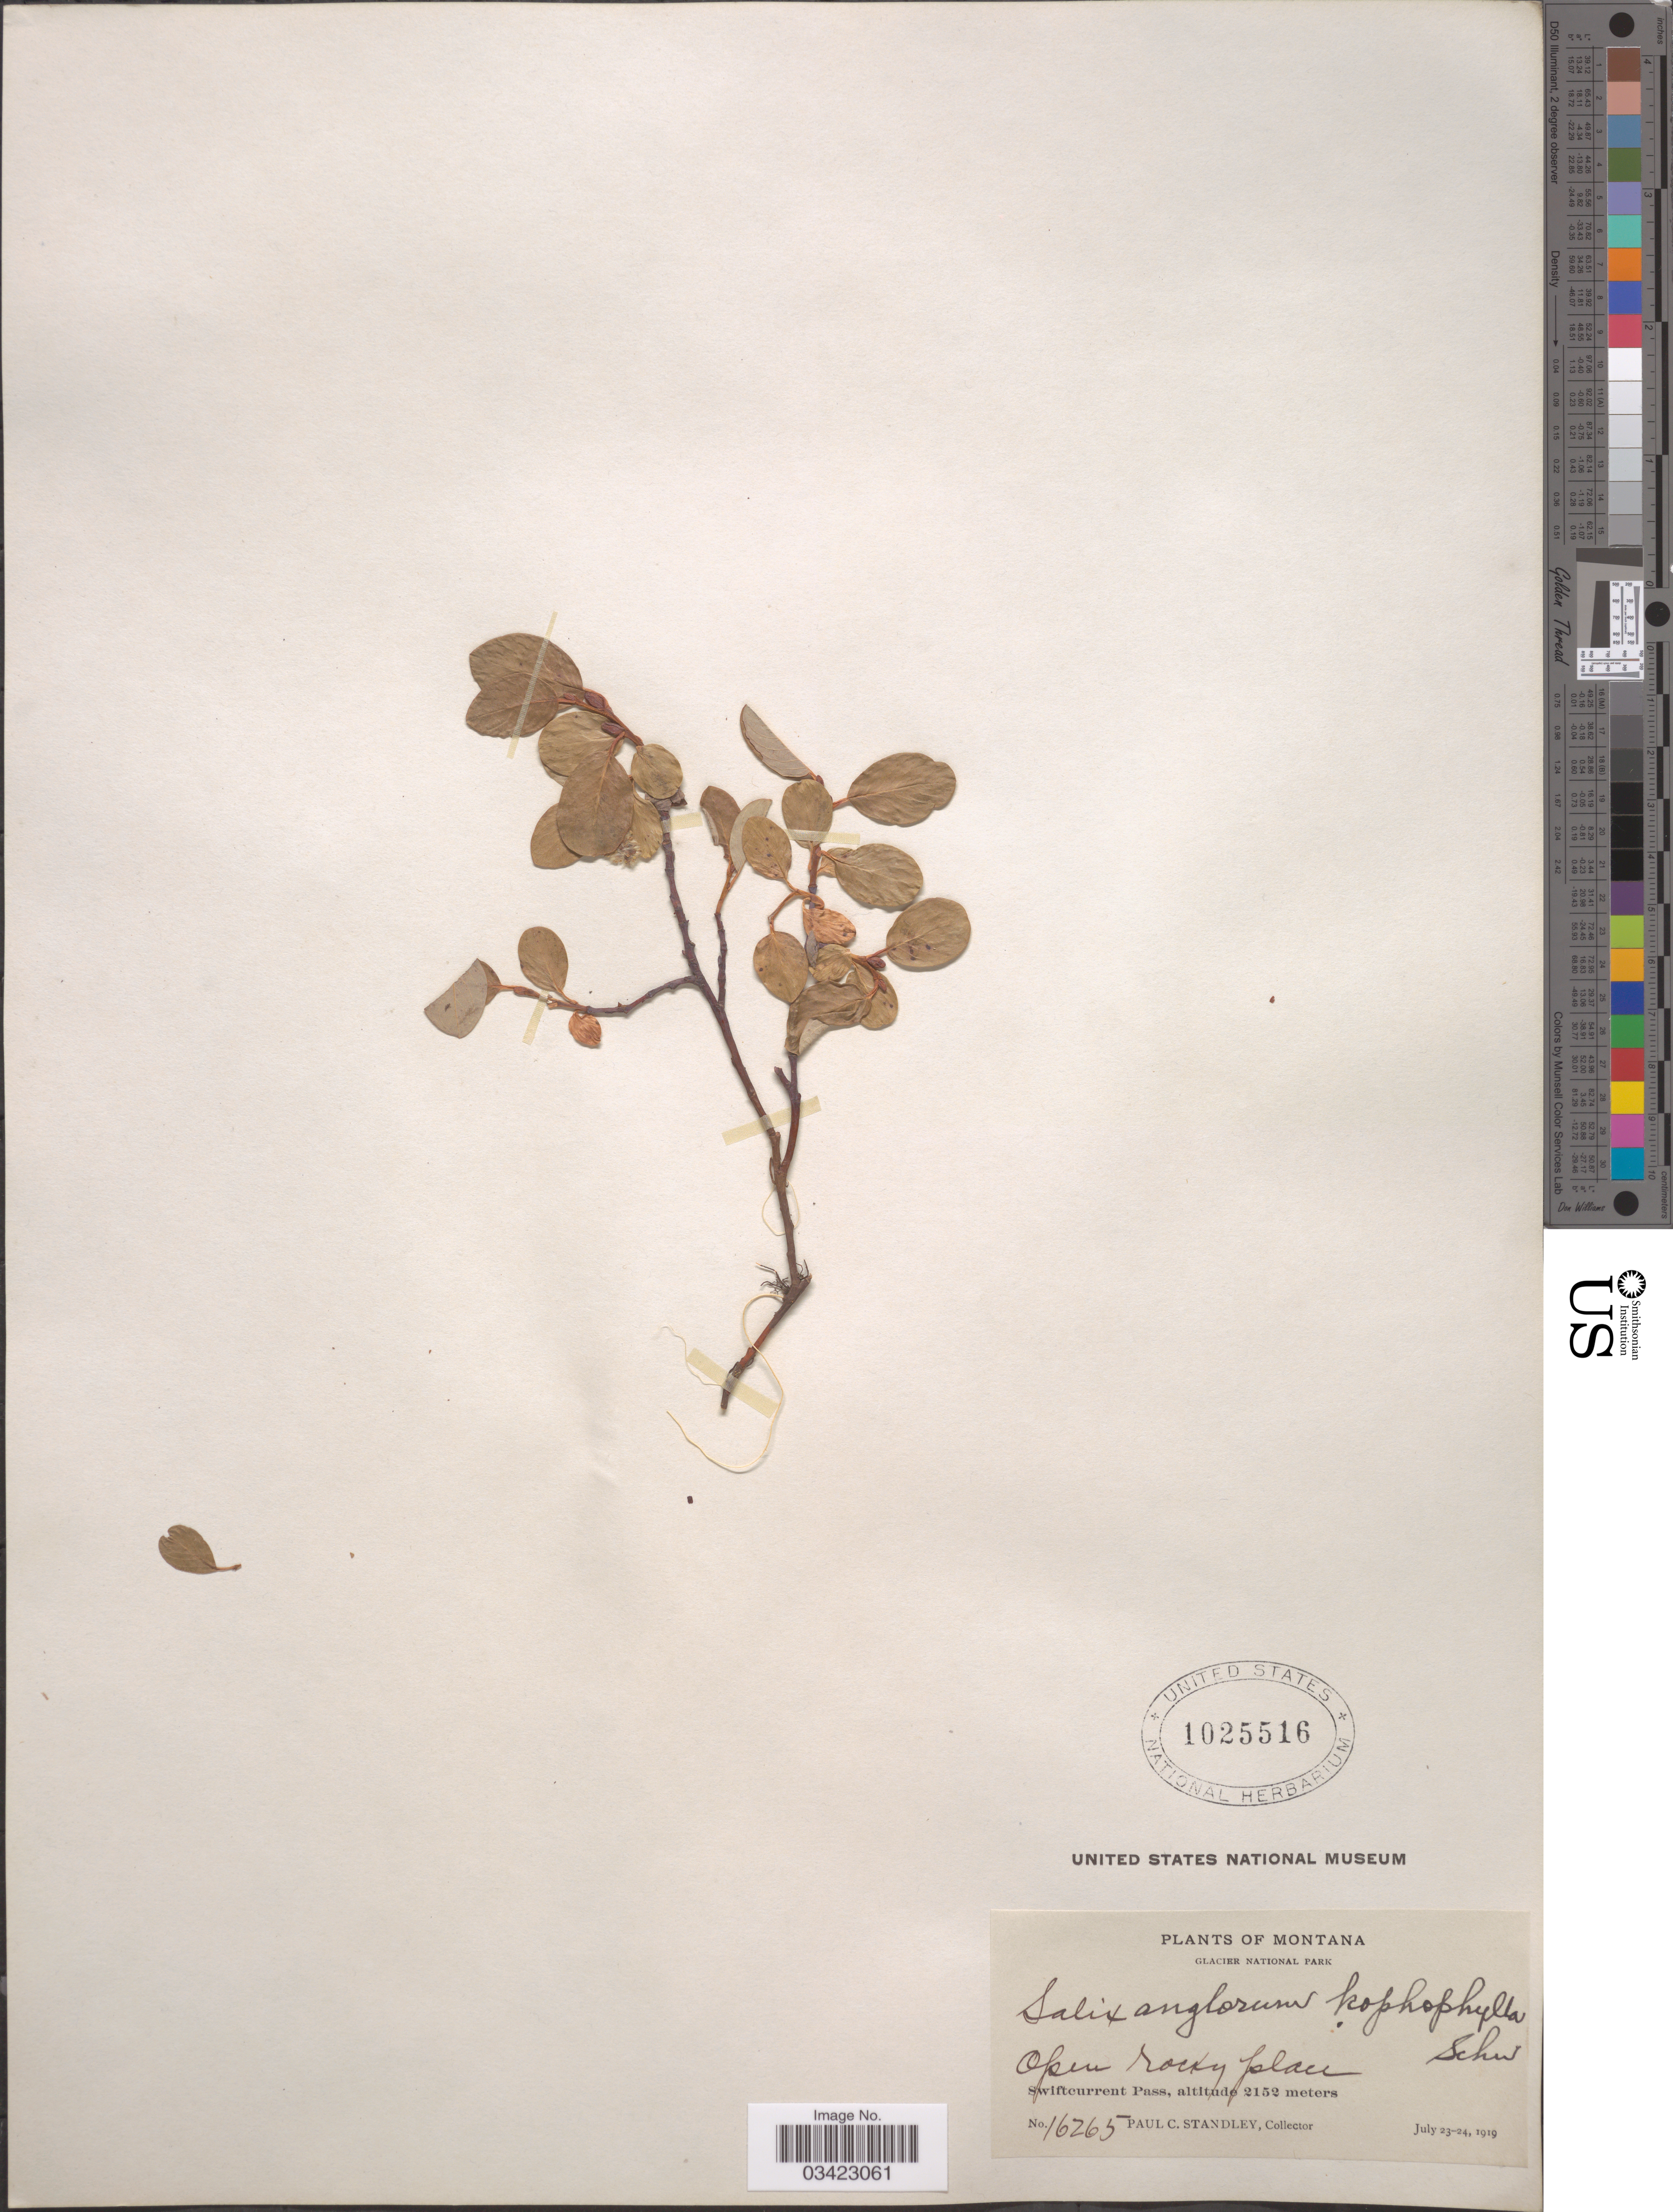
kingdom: Plantae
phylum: Tracheophyta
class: Magnoliopsida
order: Malpighiales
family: Salicaceae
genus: Salix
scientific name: Salix anglorum var. kophophylla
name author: C.K. Schneid.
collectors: P. C. Standley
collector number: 16265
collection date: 1919-07-23/1919-07-24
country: United States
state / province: Montana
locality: Glacier National Park. Swifcurrent Pass.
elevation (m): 2152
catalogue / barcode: US 1025516